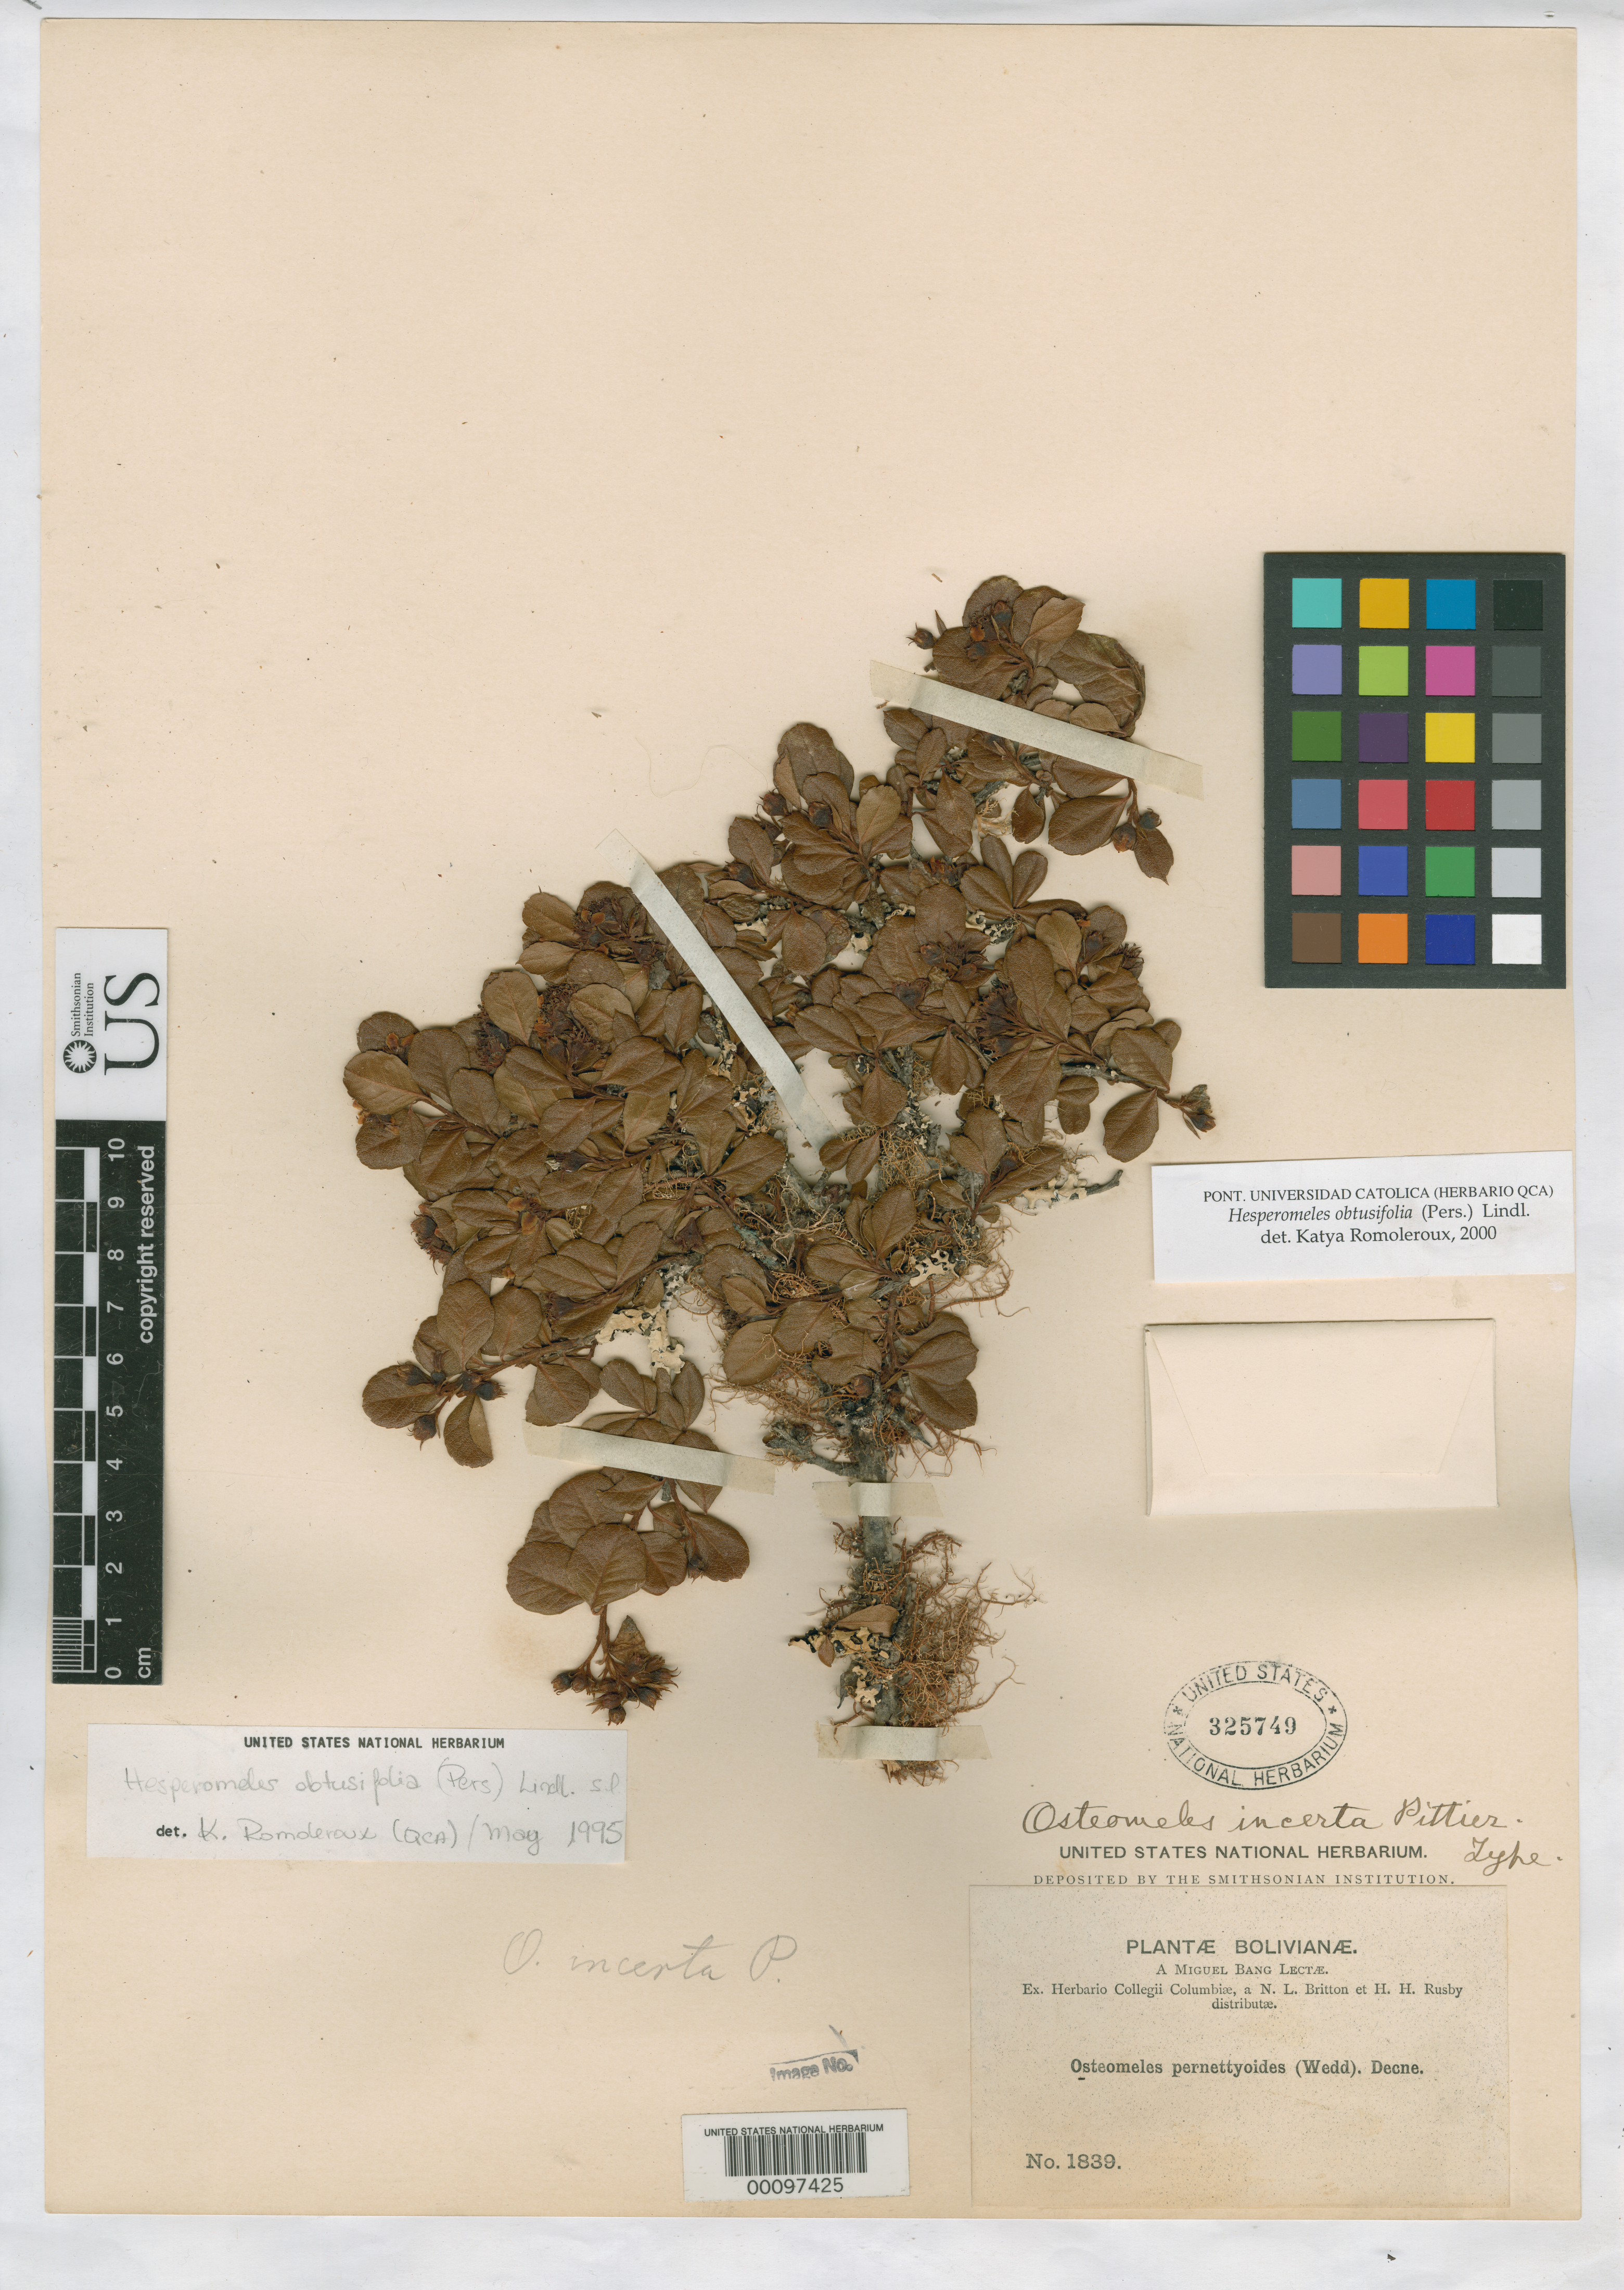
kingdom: Plantae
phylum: Tracheophyta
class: Magnoliopsida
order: Rosales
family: Rosaceae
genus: Osteomeles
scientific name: Osteomeles incerta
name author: Pittier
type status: Holotype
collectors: M. Bang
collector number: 1839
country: Bolivia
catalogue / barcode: US 325749